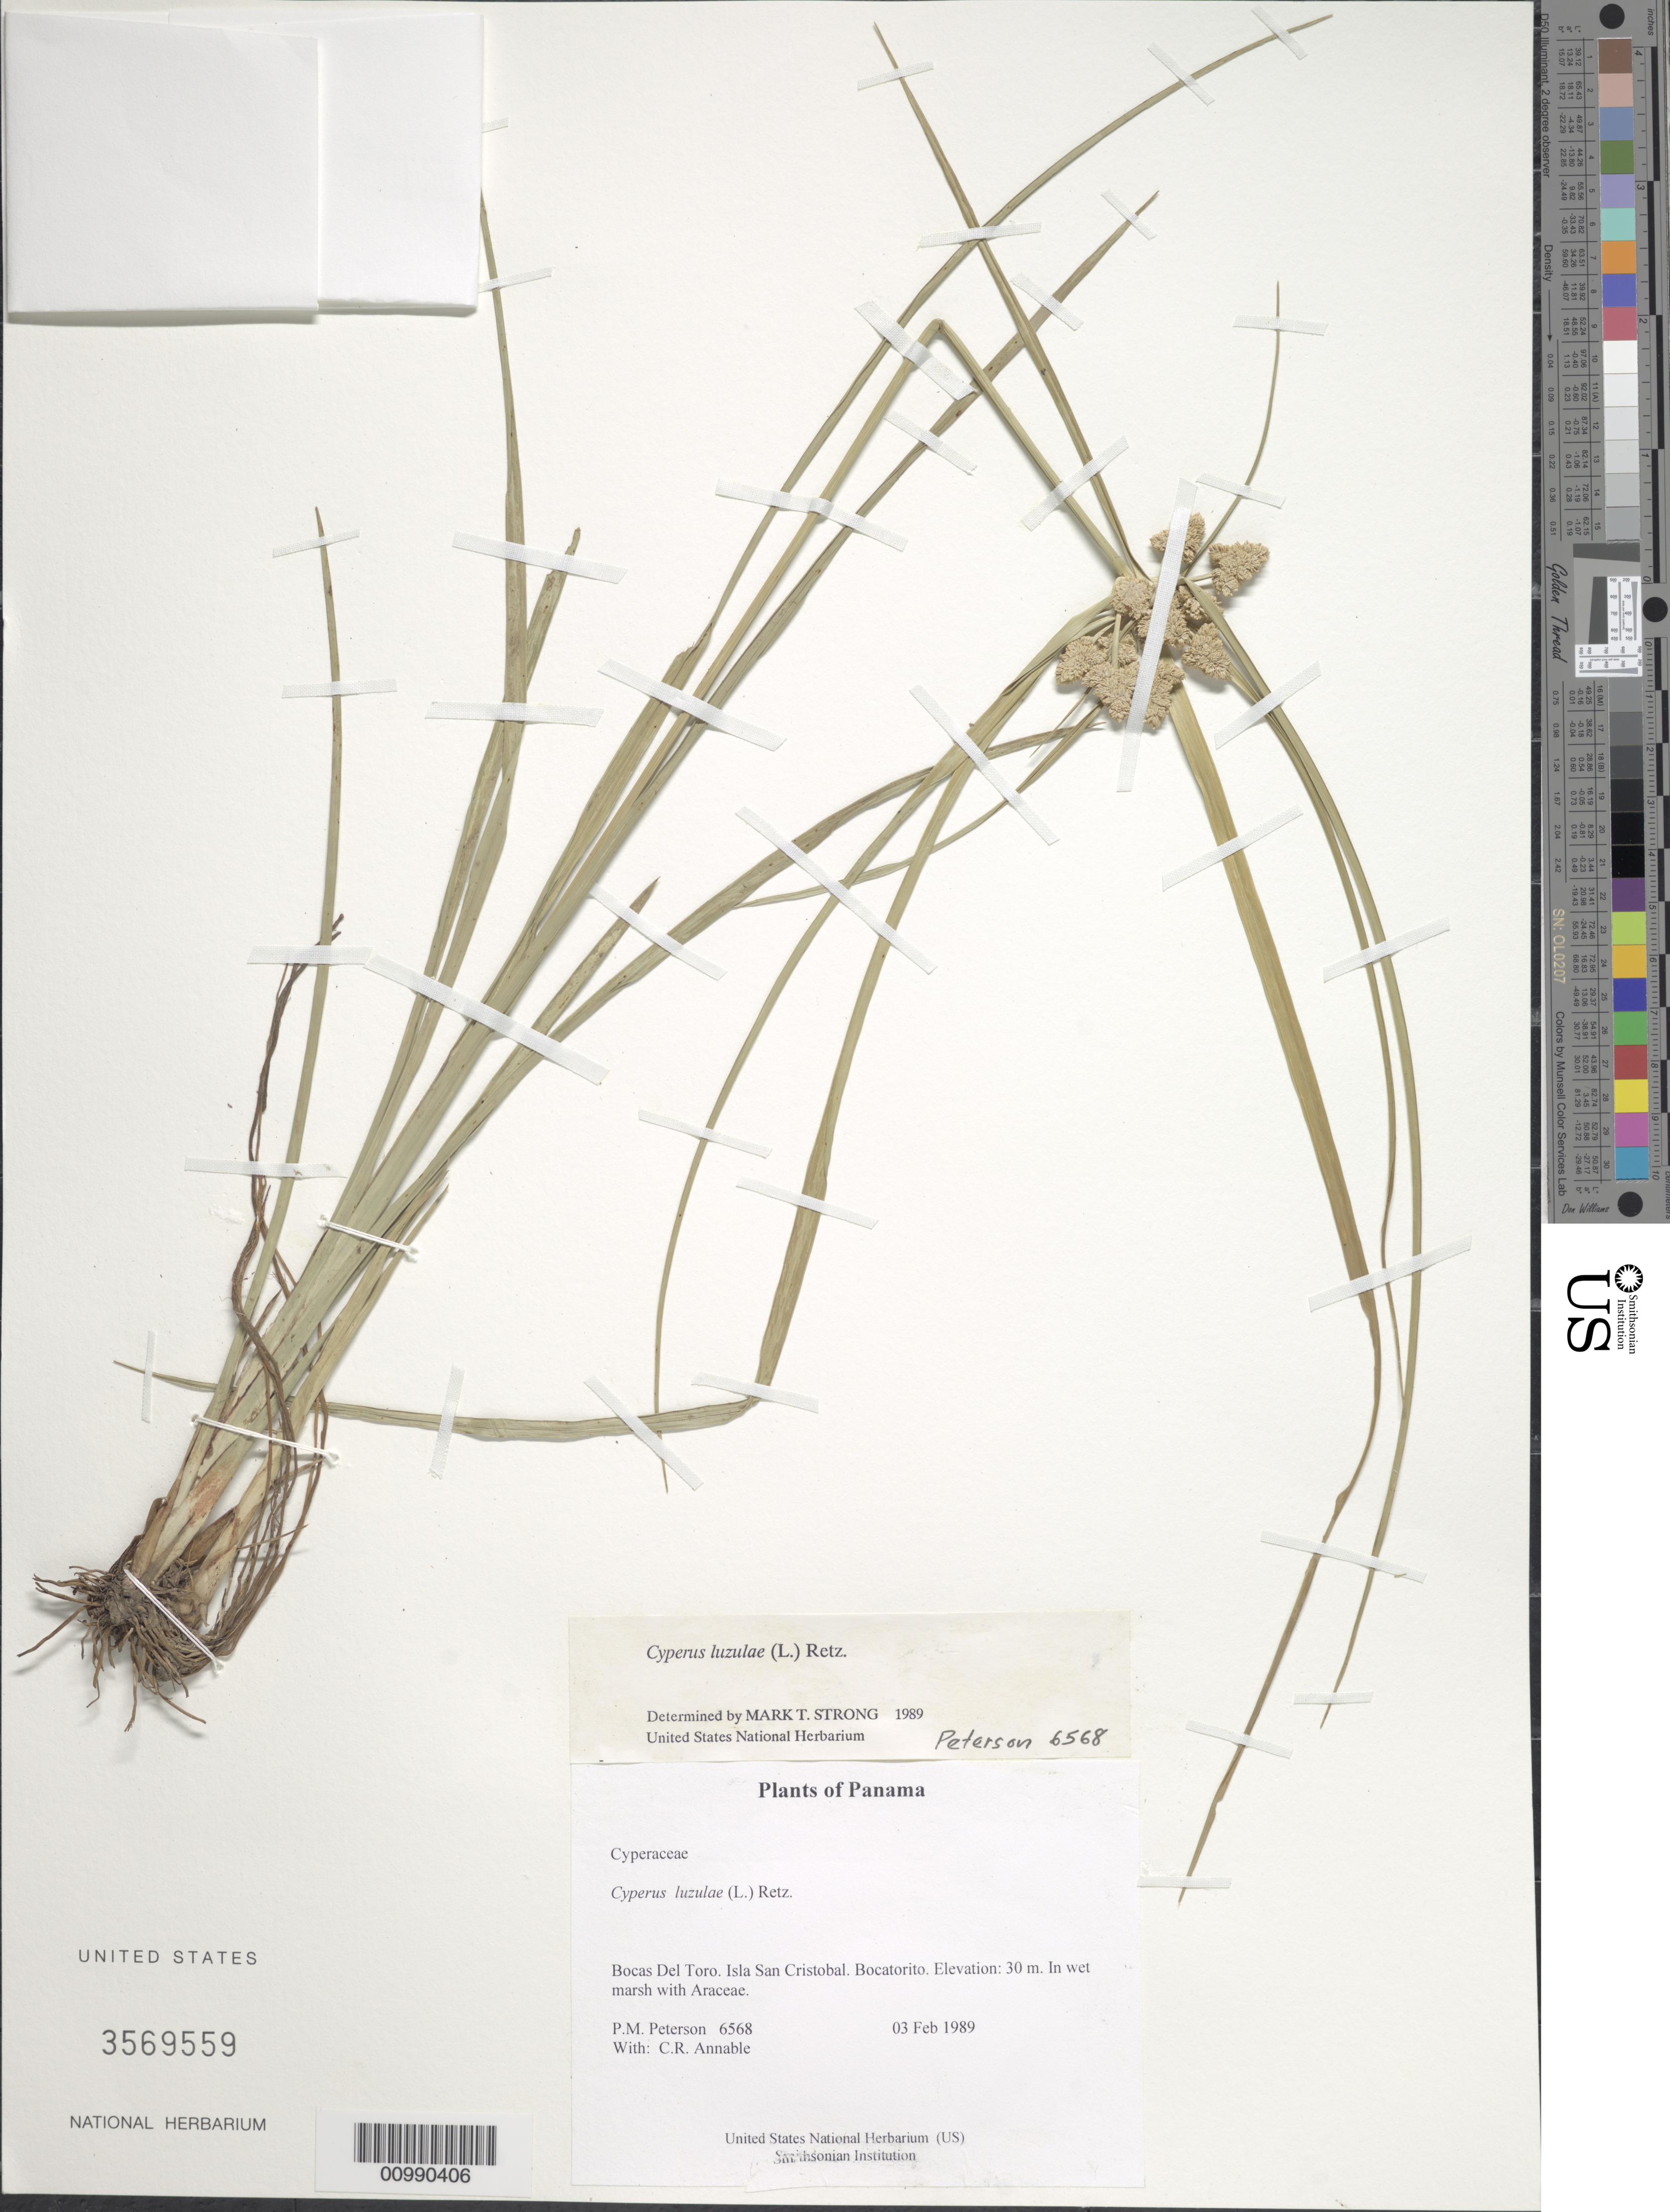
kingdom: Plantae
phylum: Tracheophyta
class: Liliopsida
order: Poales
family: Cyperaceae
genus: Cyperus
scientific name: Cyperus luzulae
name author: (L.) Rottb. ex Retz.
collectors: P. M. Peterson & C. R. Annable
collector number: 06568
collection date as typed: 03 Feb 1989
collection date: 1989-02-03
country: Panama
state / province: Bocas del Toro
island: San Cristobal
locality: Bocatorito.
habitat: In wet marsh with Araceae.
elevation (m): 30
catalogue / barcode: US 3569559